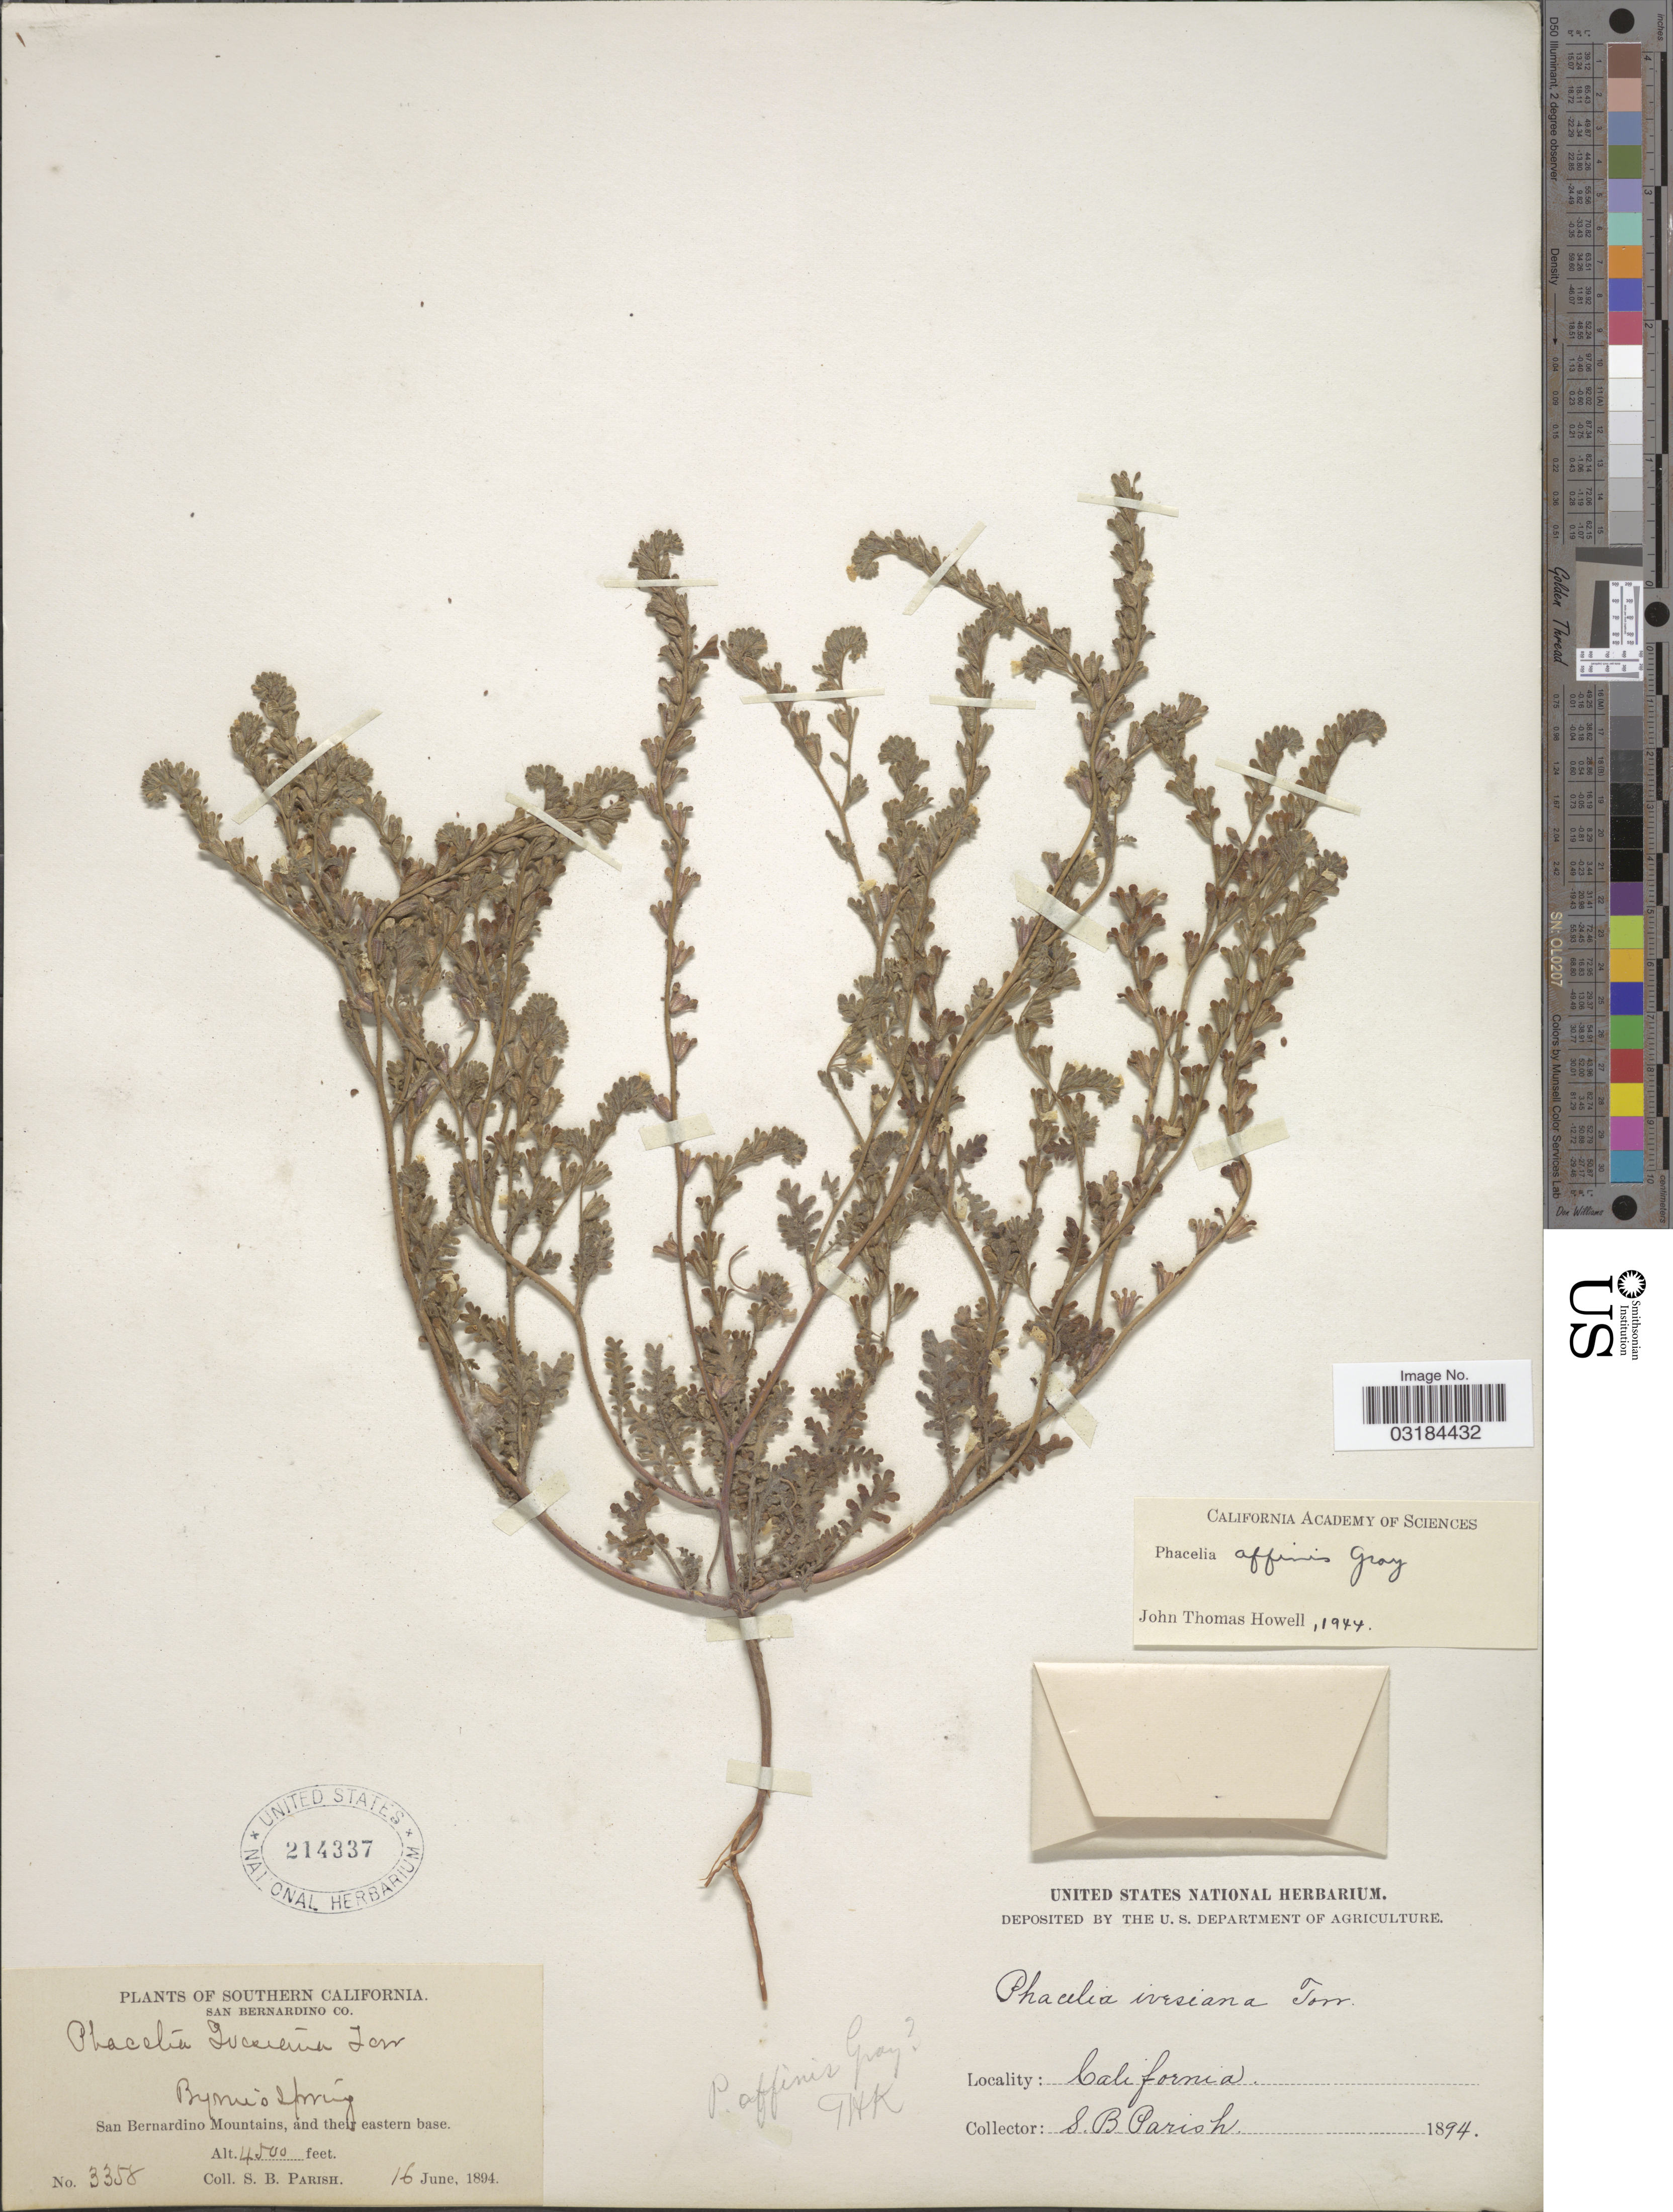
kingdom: Plantae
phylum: Tracheophyta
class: Magnoliopsida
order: Boraginales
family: Hydrophyllaceae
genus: Phacelia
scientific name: Phacelia affinis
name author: A. Gray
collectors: S. B. Parish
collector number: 3358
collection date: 1894-06-16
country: United States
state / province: California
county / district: San Bernardino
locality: Southern California. San Bernardino Co. Byrne's Spring. San Bernardino Mountains, and their eastern base.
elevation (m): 1372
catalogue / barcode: US 214337